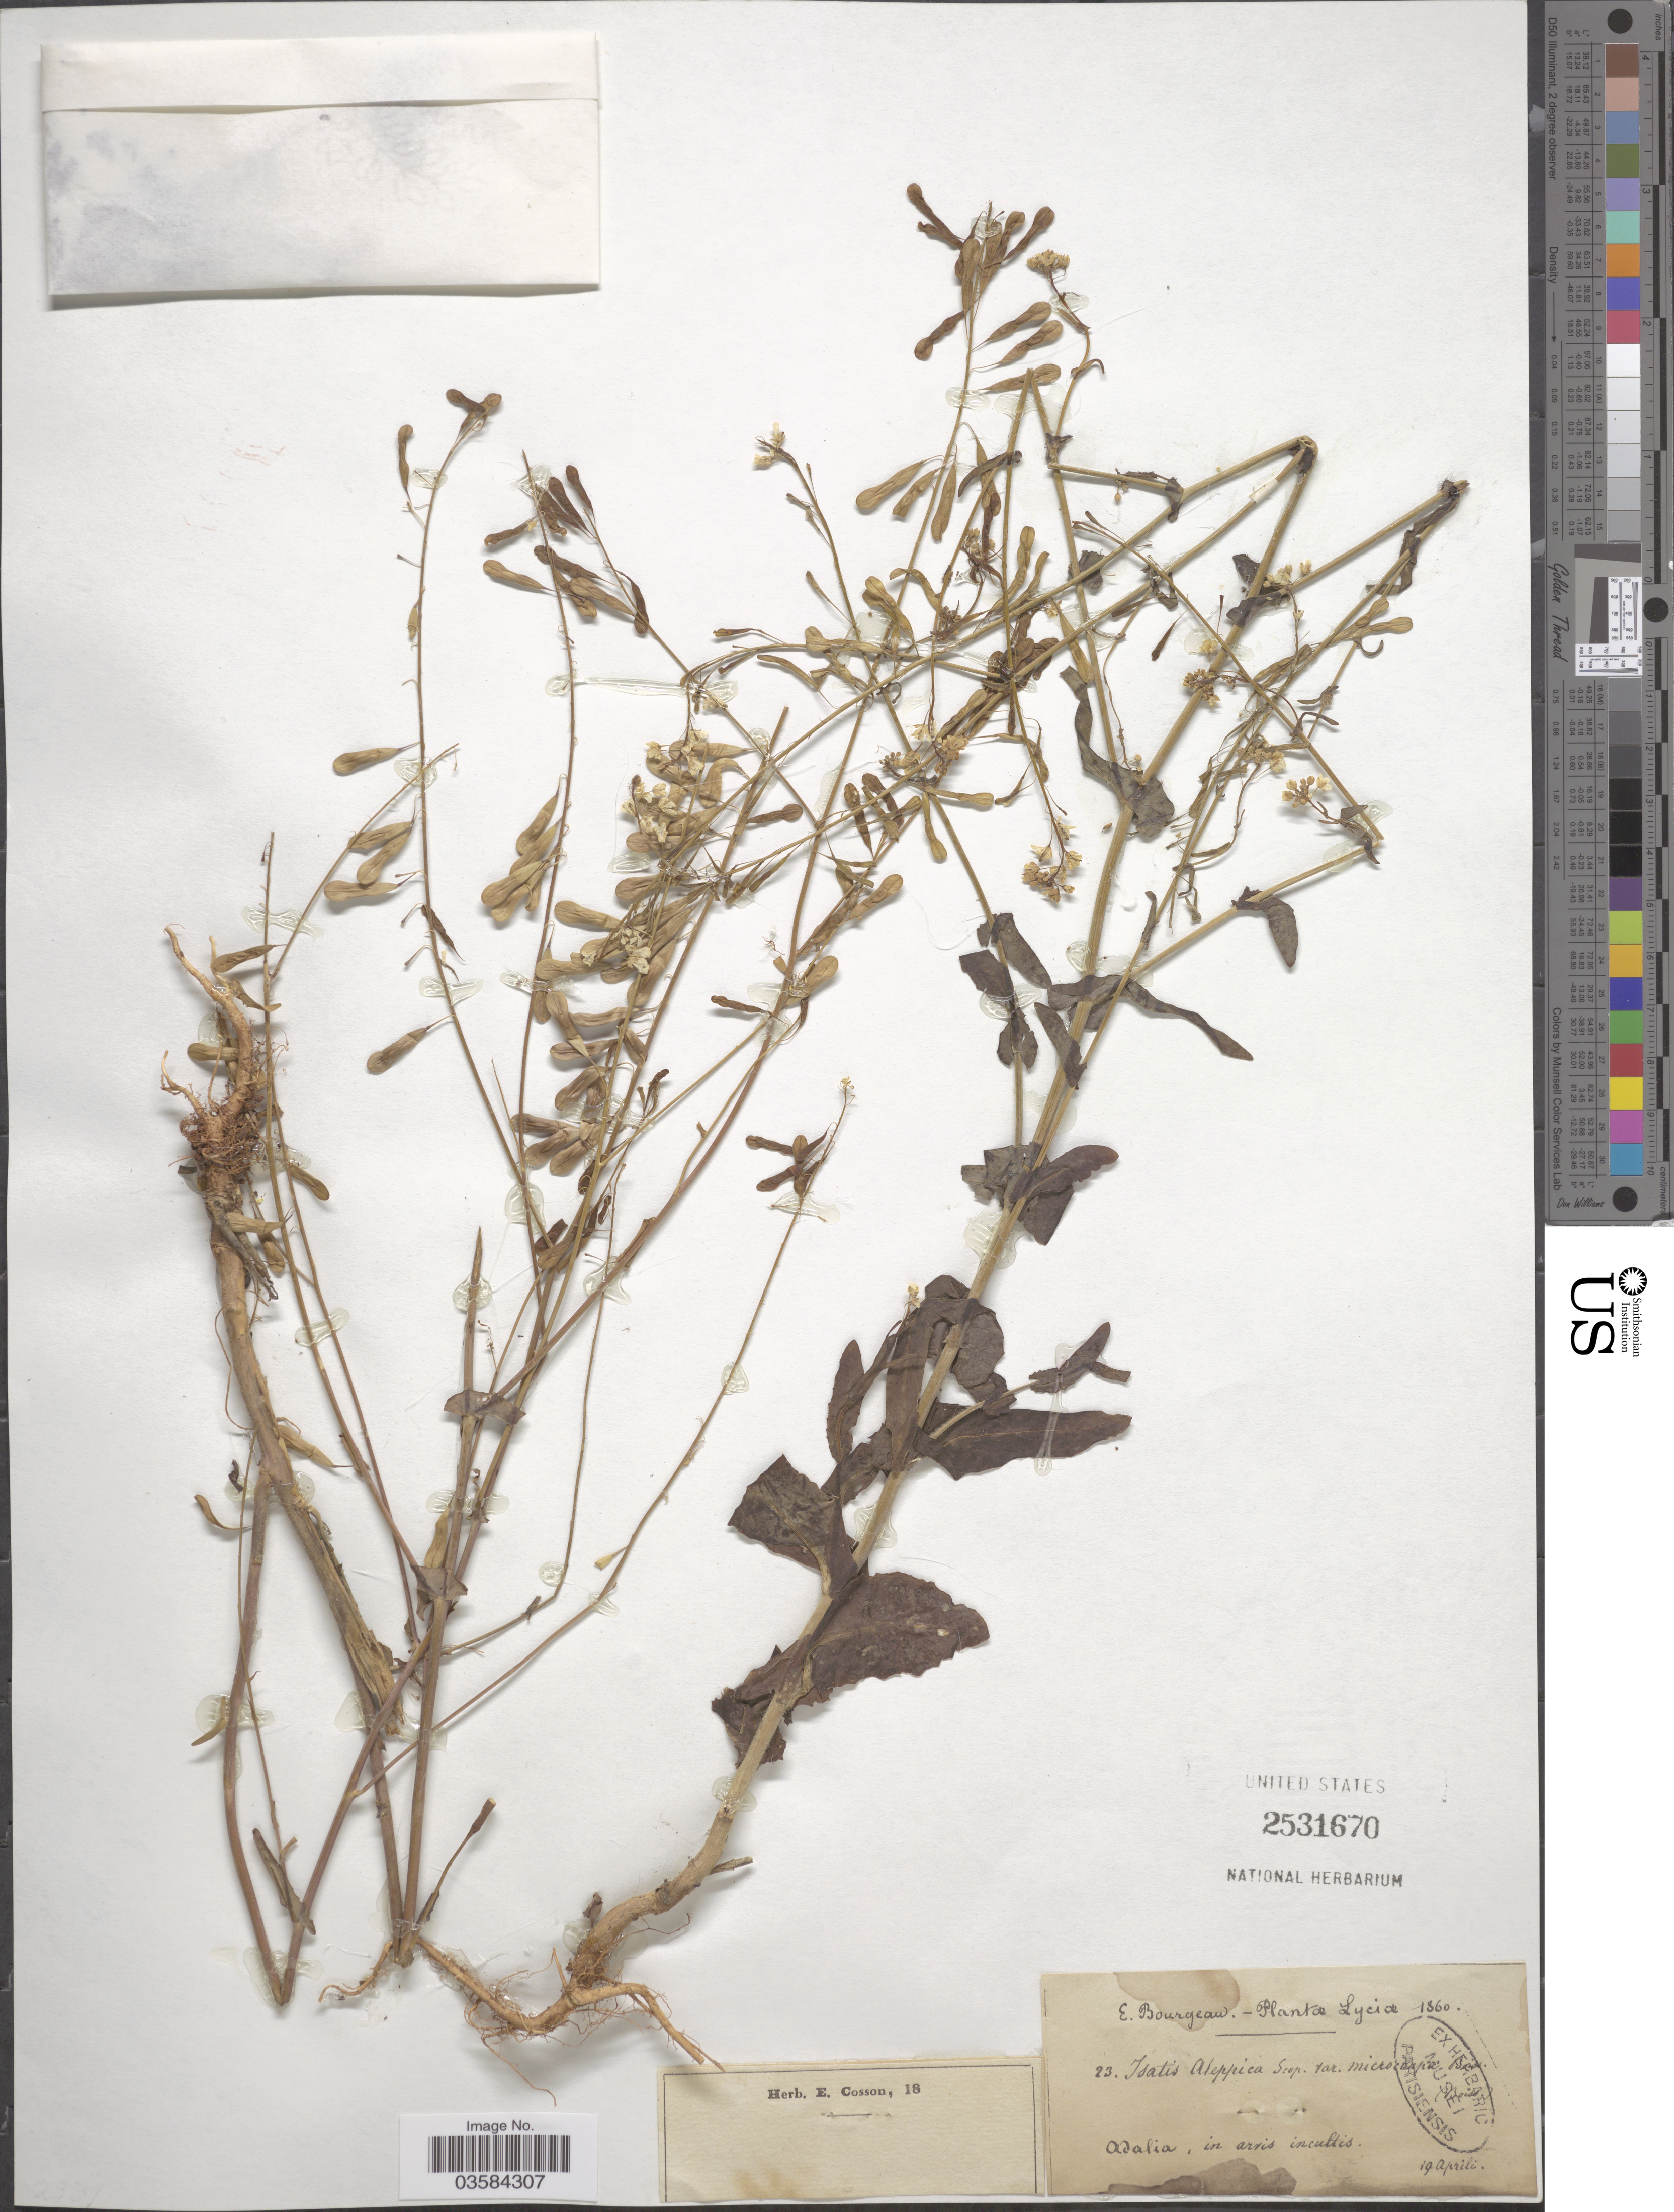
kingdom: Plantae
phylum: Tracheophyta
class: Magnoliopsida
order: Brassicales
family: Brassicaceae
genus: Isatis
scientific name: Isatis lusitanica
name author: L.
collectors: E. Bourgeau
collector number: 23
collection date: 1860-04-19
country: Turkey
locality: Lyciæ. Adalia.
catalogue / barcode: US 2531670